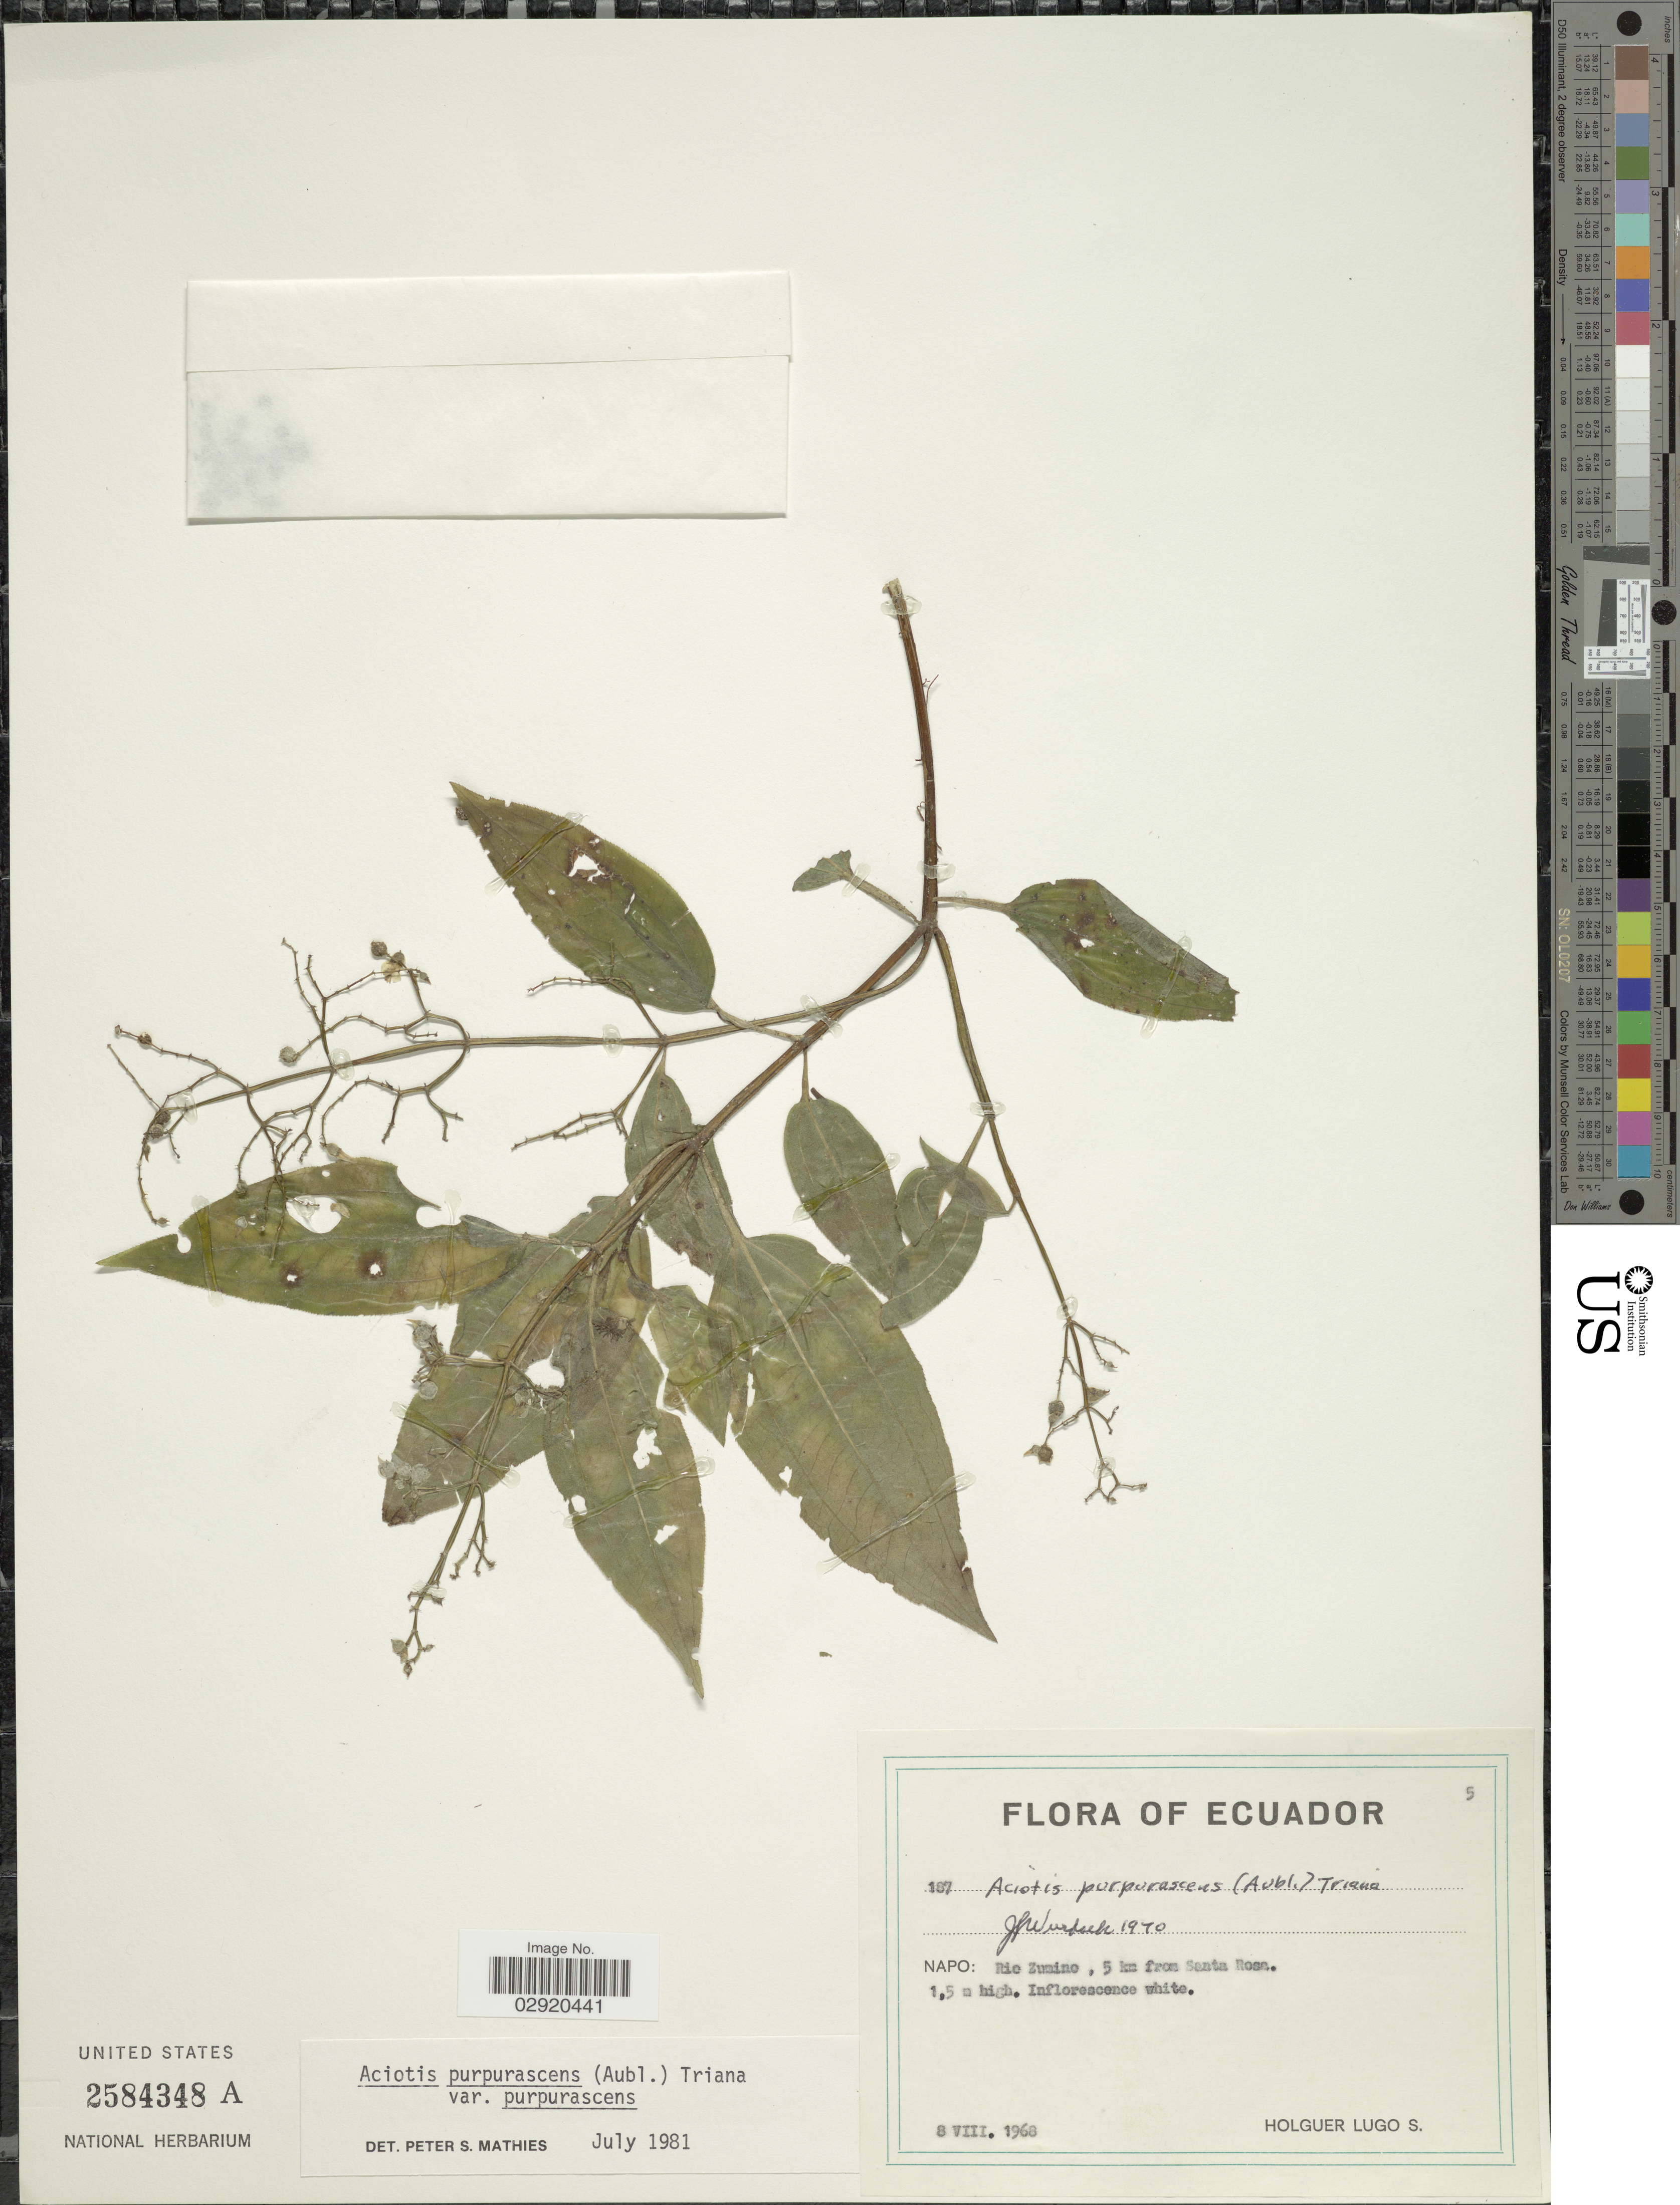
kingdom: Plantae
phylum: Tracheophyta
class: Magnoliopsida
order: Myrtales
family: Melastomataceae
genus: Aciotis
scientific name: Aciotis purpurascens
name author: (Aubl.) Triana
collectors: H. Lugo S.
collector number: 187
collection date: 1968-08-08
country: Ecuador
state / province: Napo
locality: Napo: Rio Zumino, 5 km from Santa Rosa.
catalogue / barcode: US 2584348A